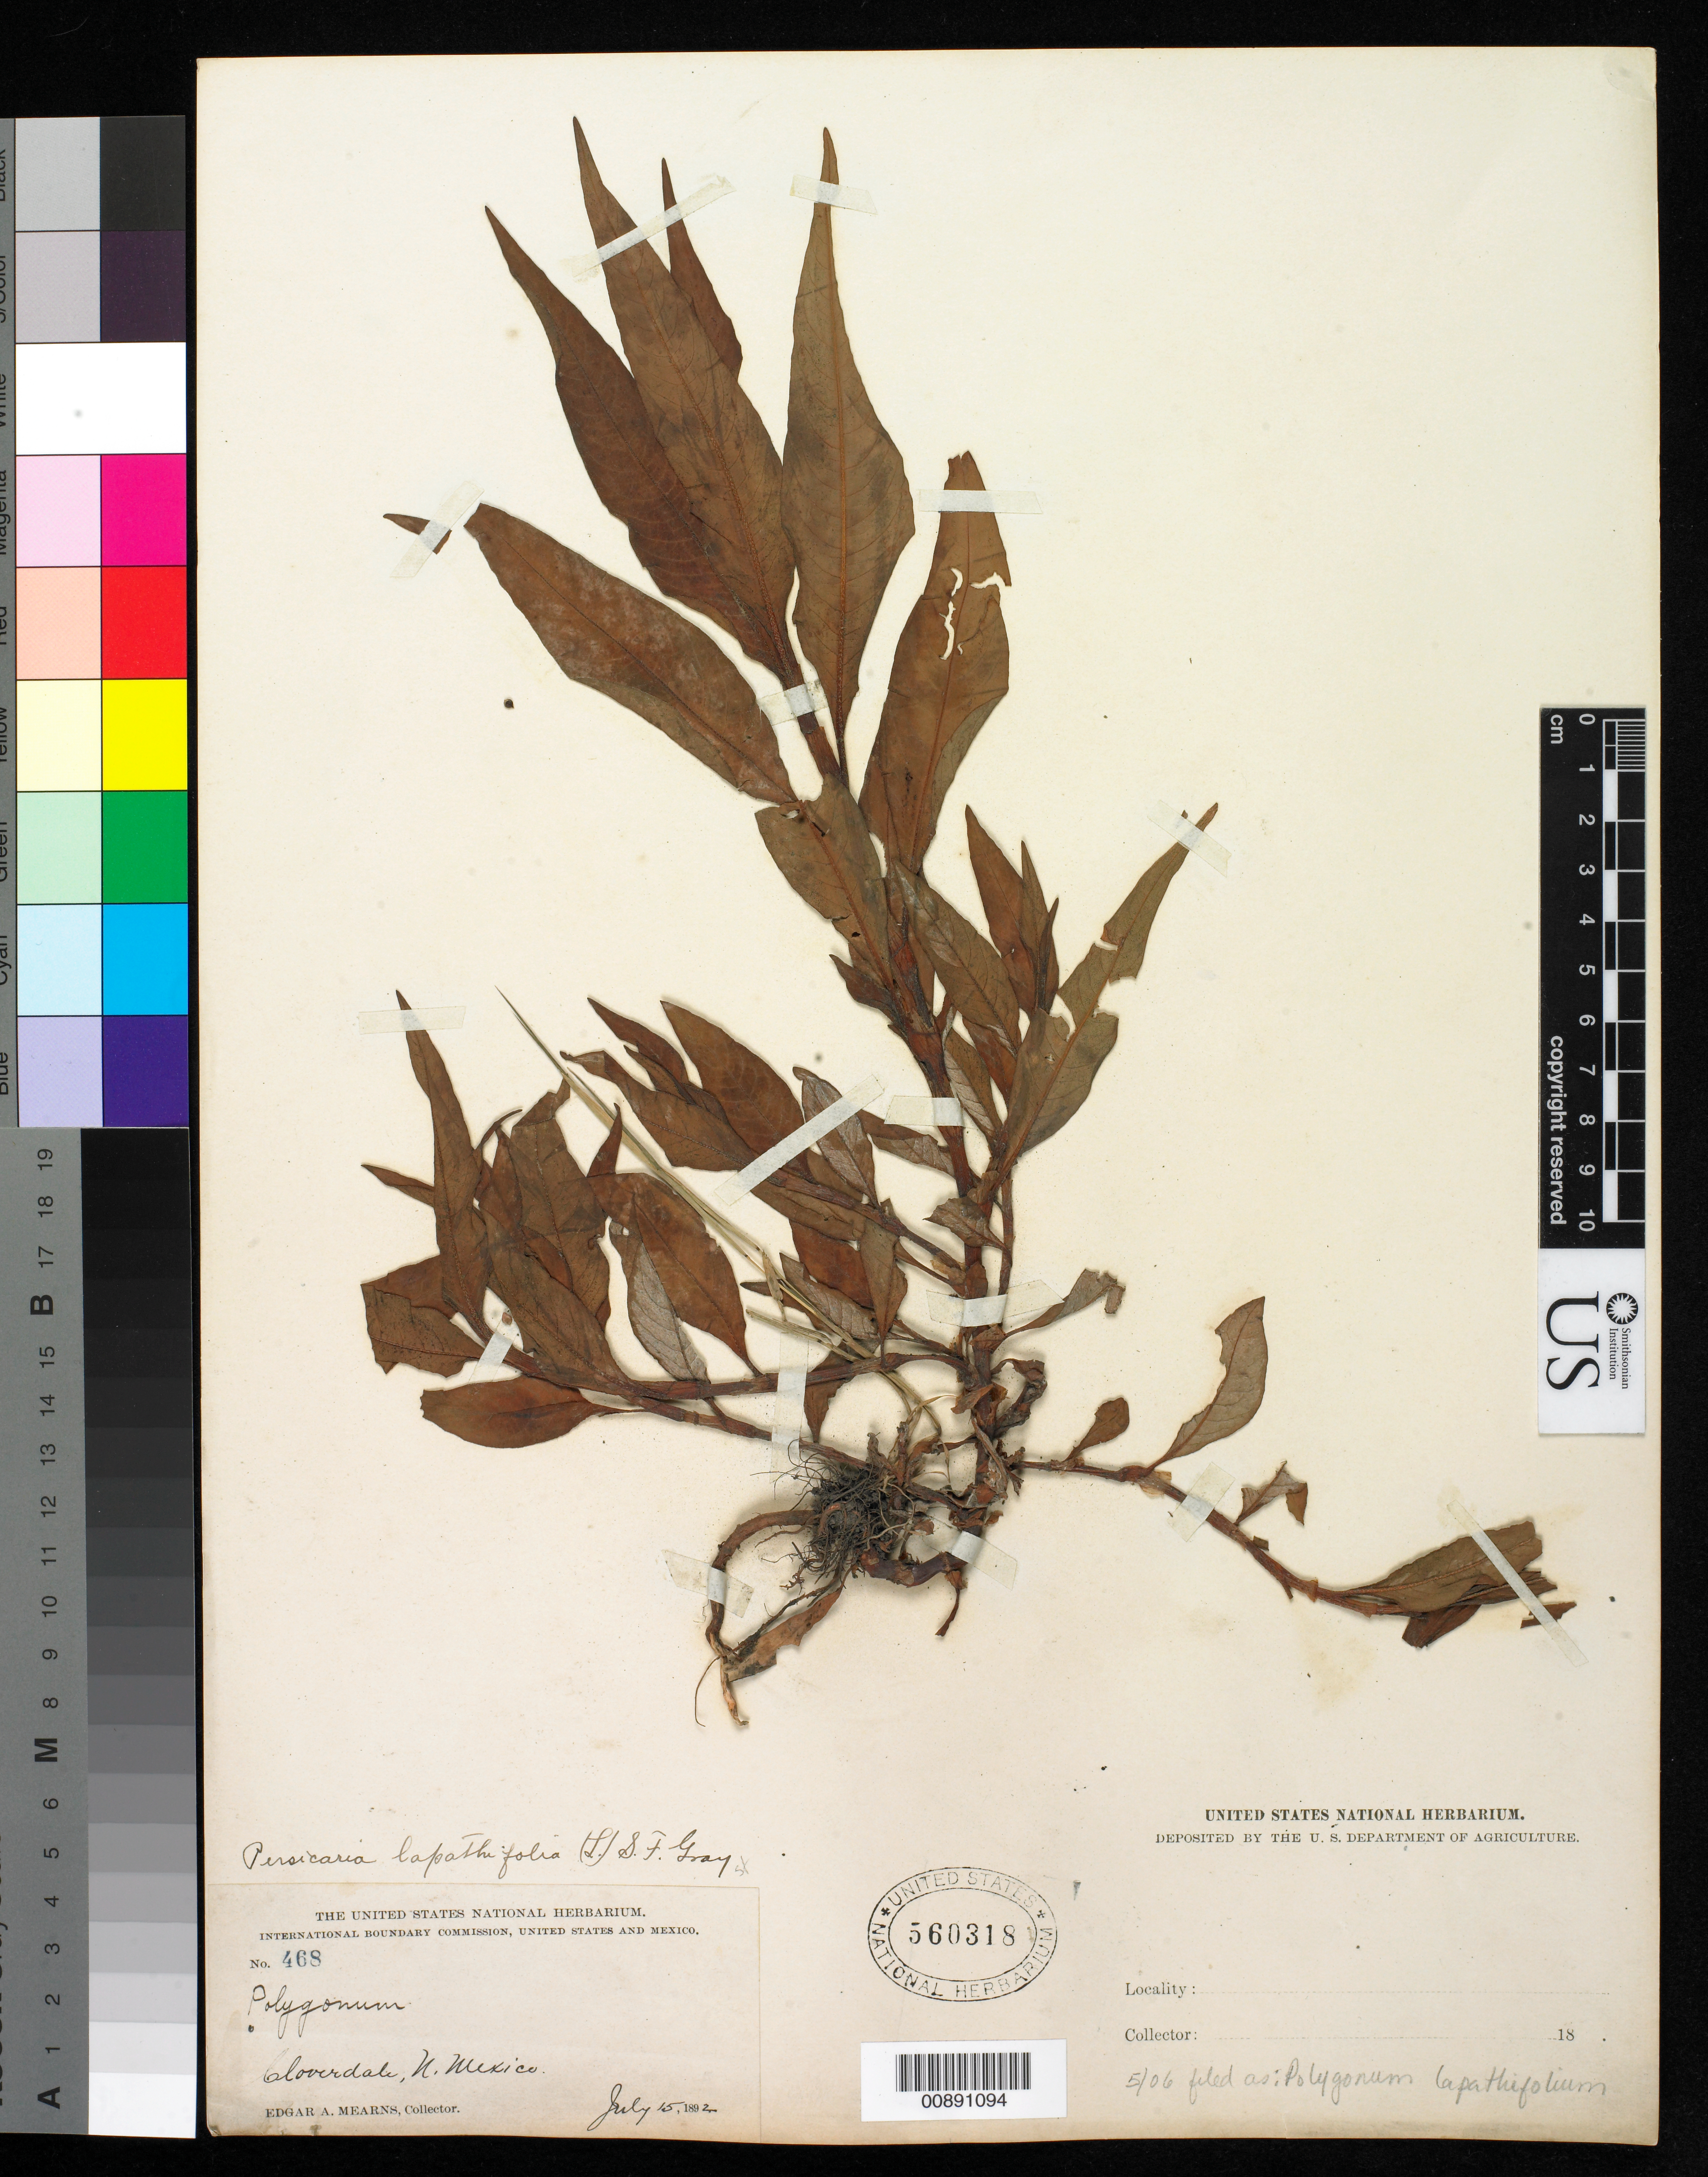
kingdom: Plantae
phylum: Tracheophyta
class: Magnoliopsida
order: Caryophyllales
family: Polygonaceae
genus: Persicaria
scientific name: Persicaria lapathifolia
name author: (L.) Delarbre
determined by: Atha, D. E.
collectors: E. A. Mearns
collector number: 468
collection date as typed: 15 Jul 1892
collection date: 1892-07-15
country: United States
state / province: New Mexico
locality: Cloverdale, New Mexico.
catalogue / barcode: US 560318